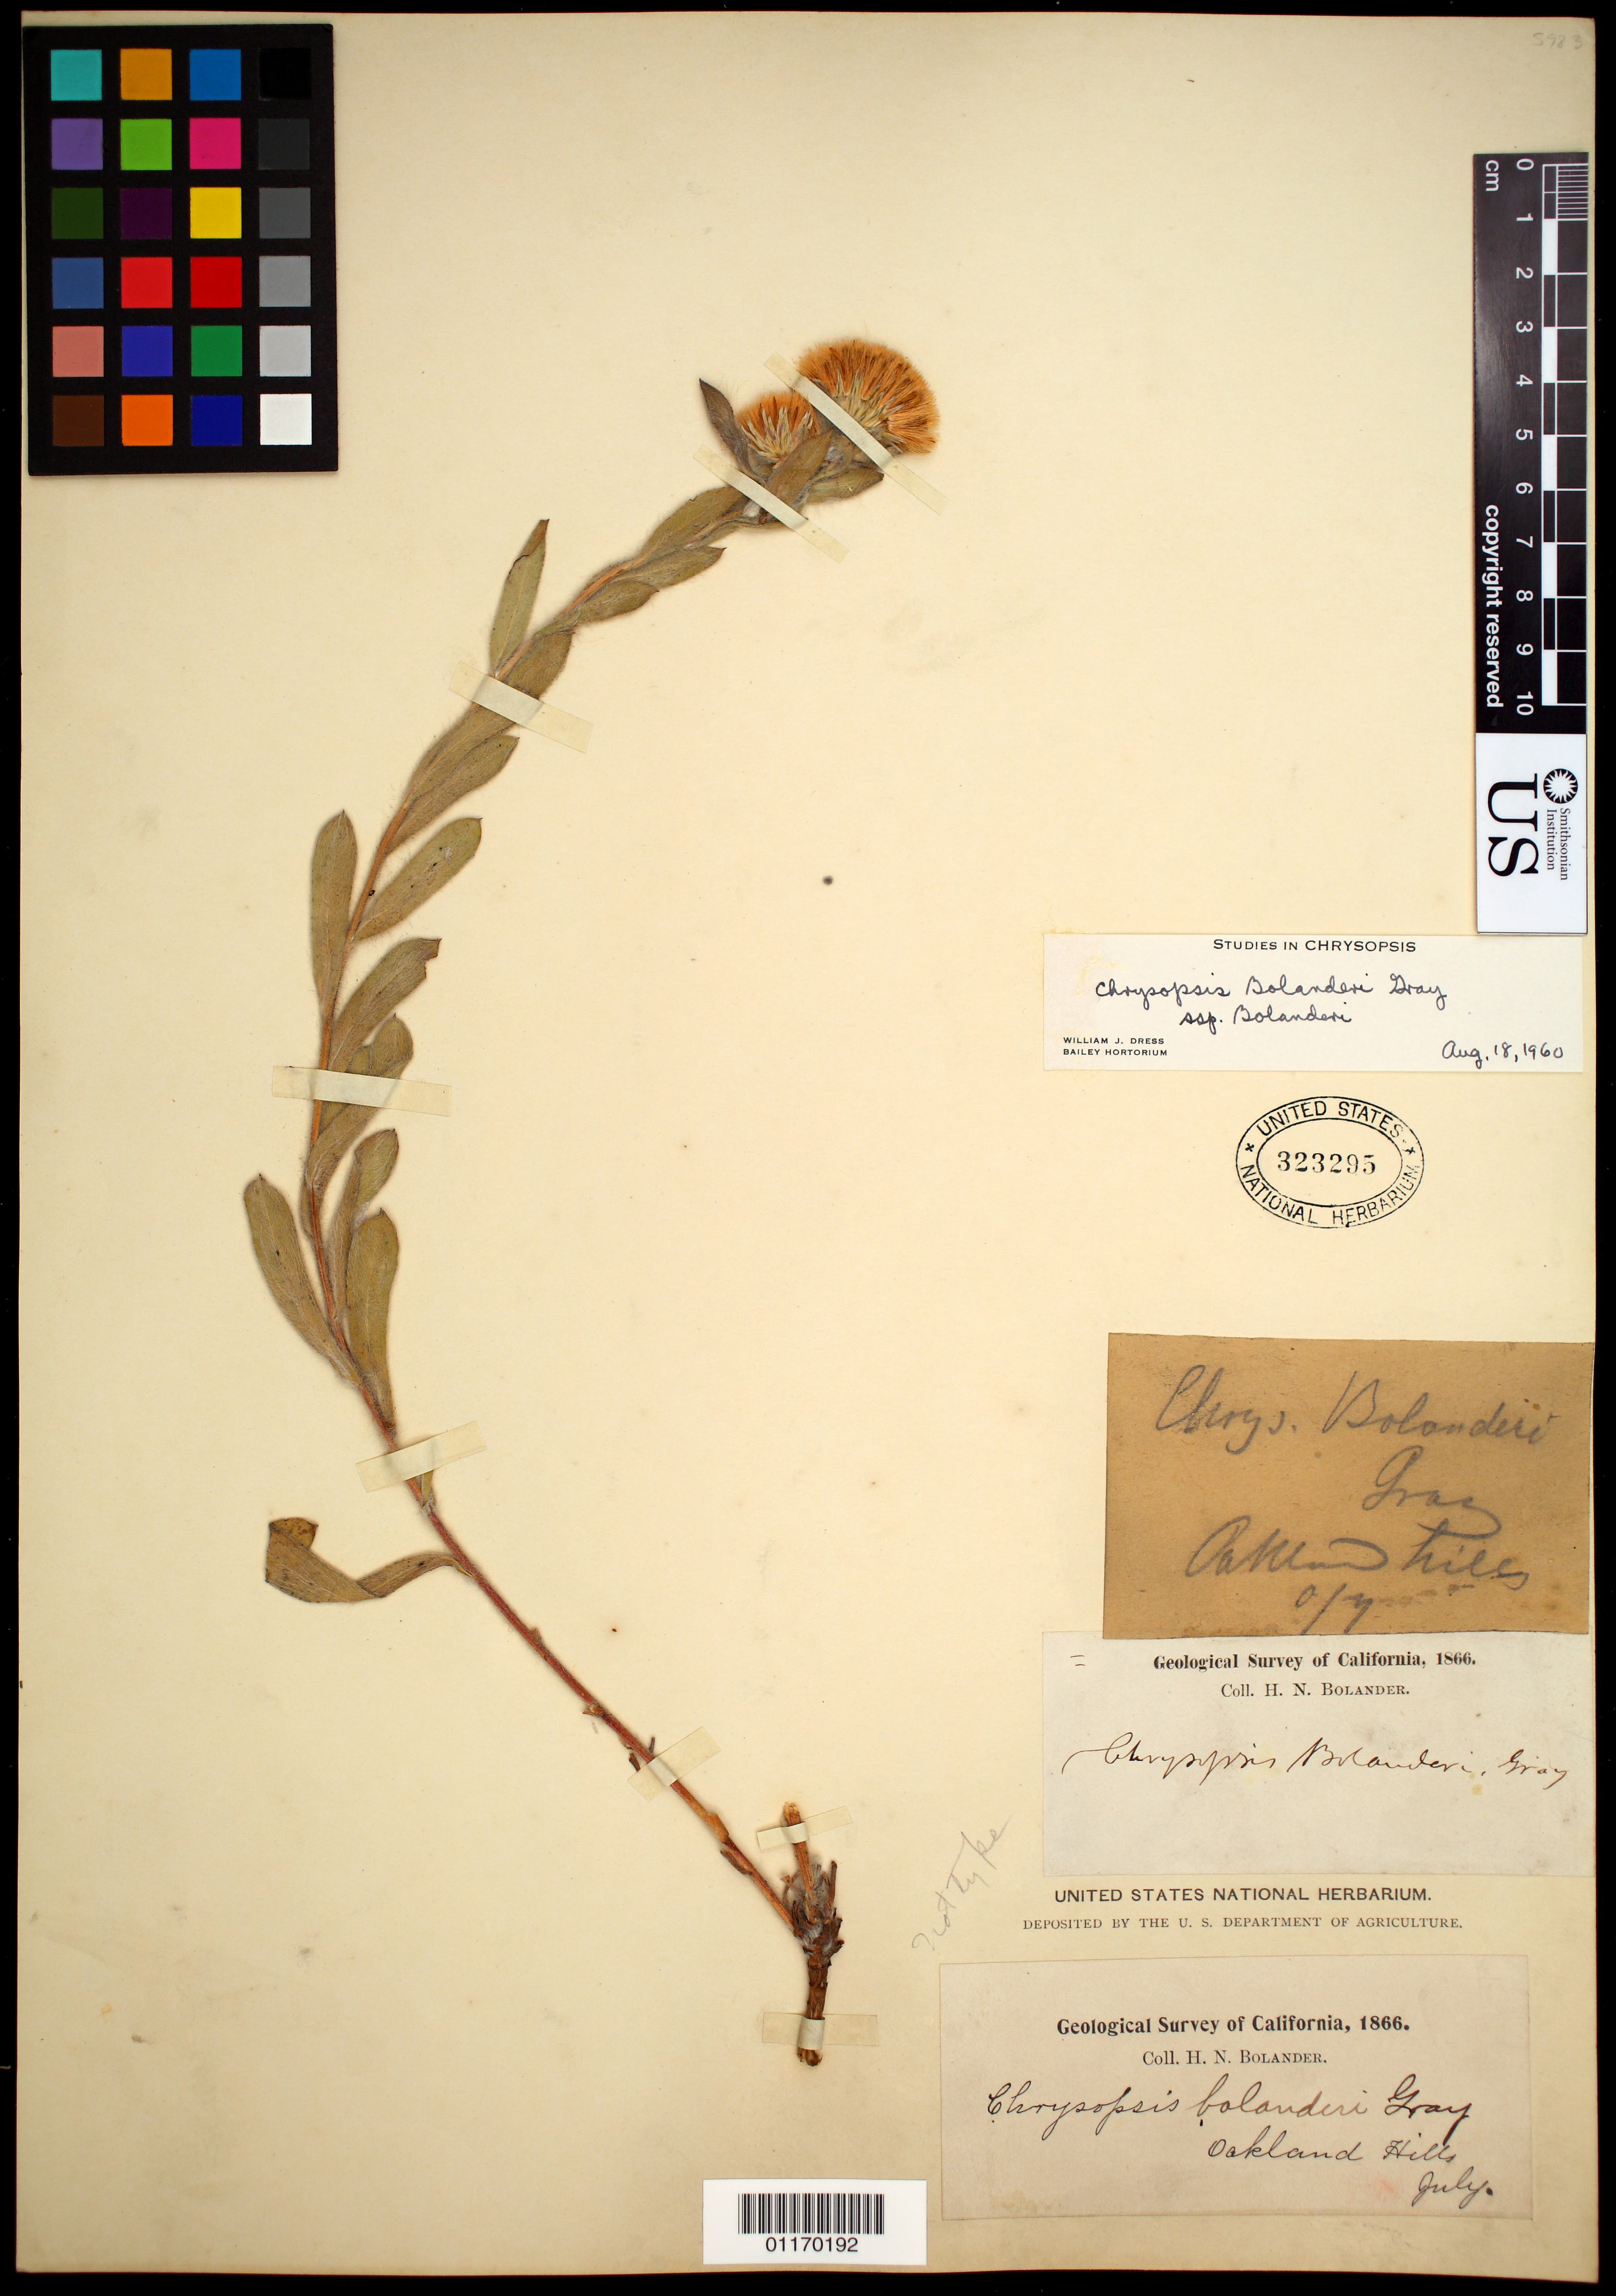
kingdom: Plantae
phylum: Tracheophyta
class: Magnoliopsida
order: Asterales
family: Asteraceae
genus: Heterotheca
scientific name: Heterotheca bolanderi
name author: (A. Gray) V.L. Harms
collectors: H. Bolander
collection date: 1866-07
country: United States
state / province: California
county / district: Alameda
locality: Oakland Hills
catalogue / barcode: US 323295